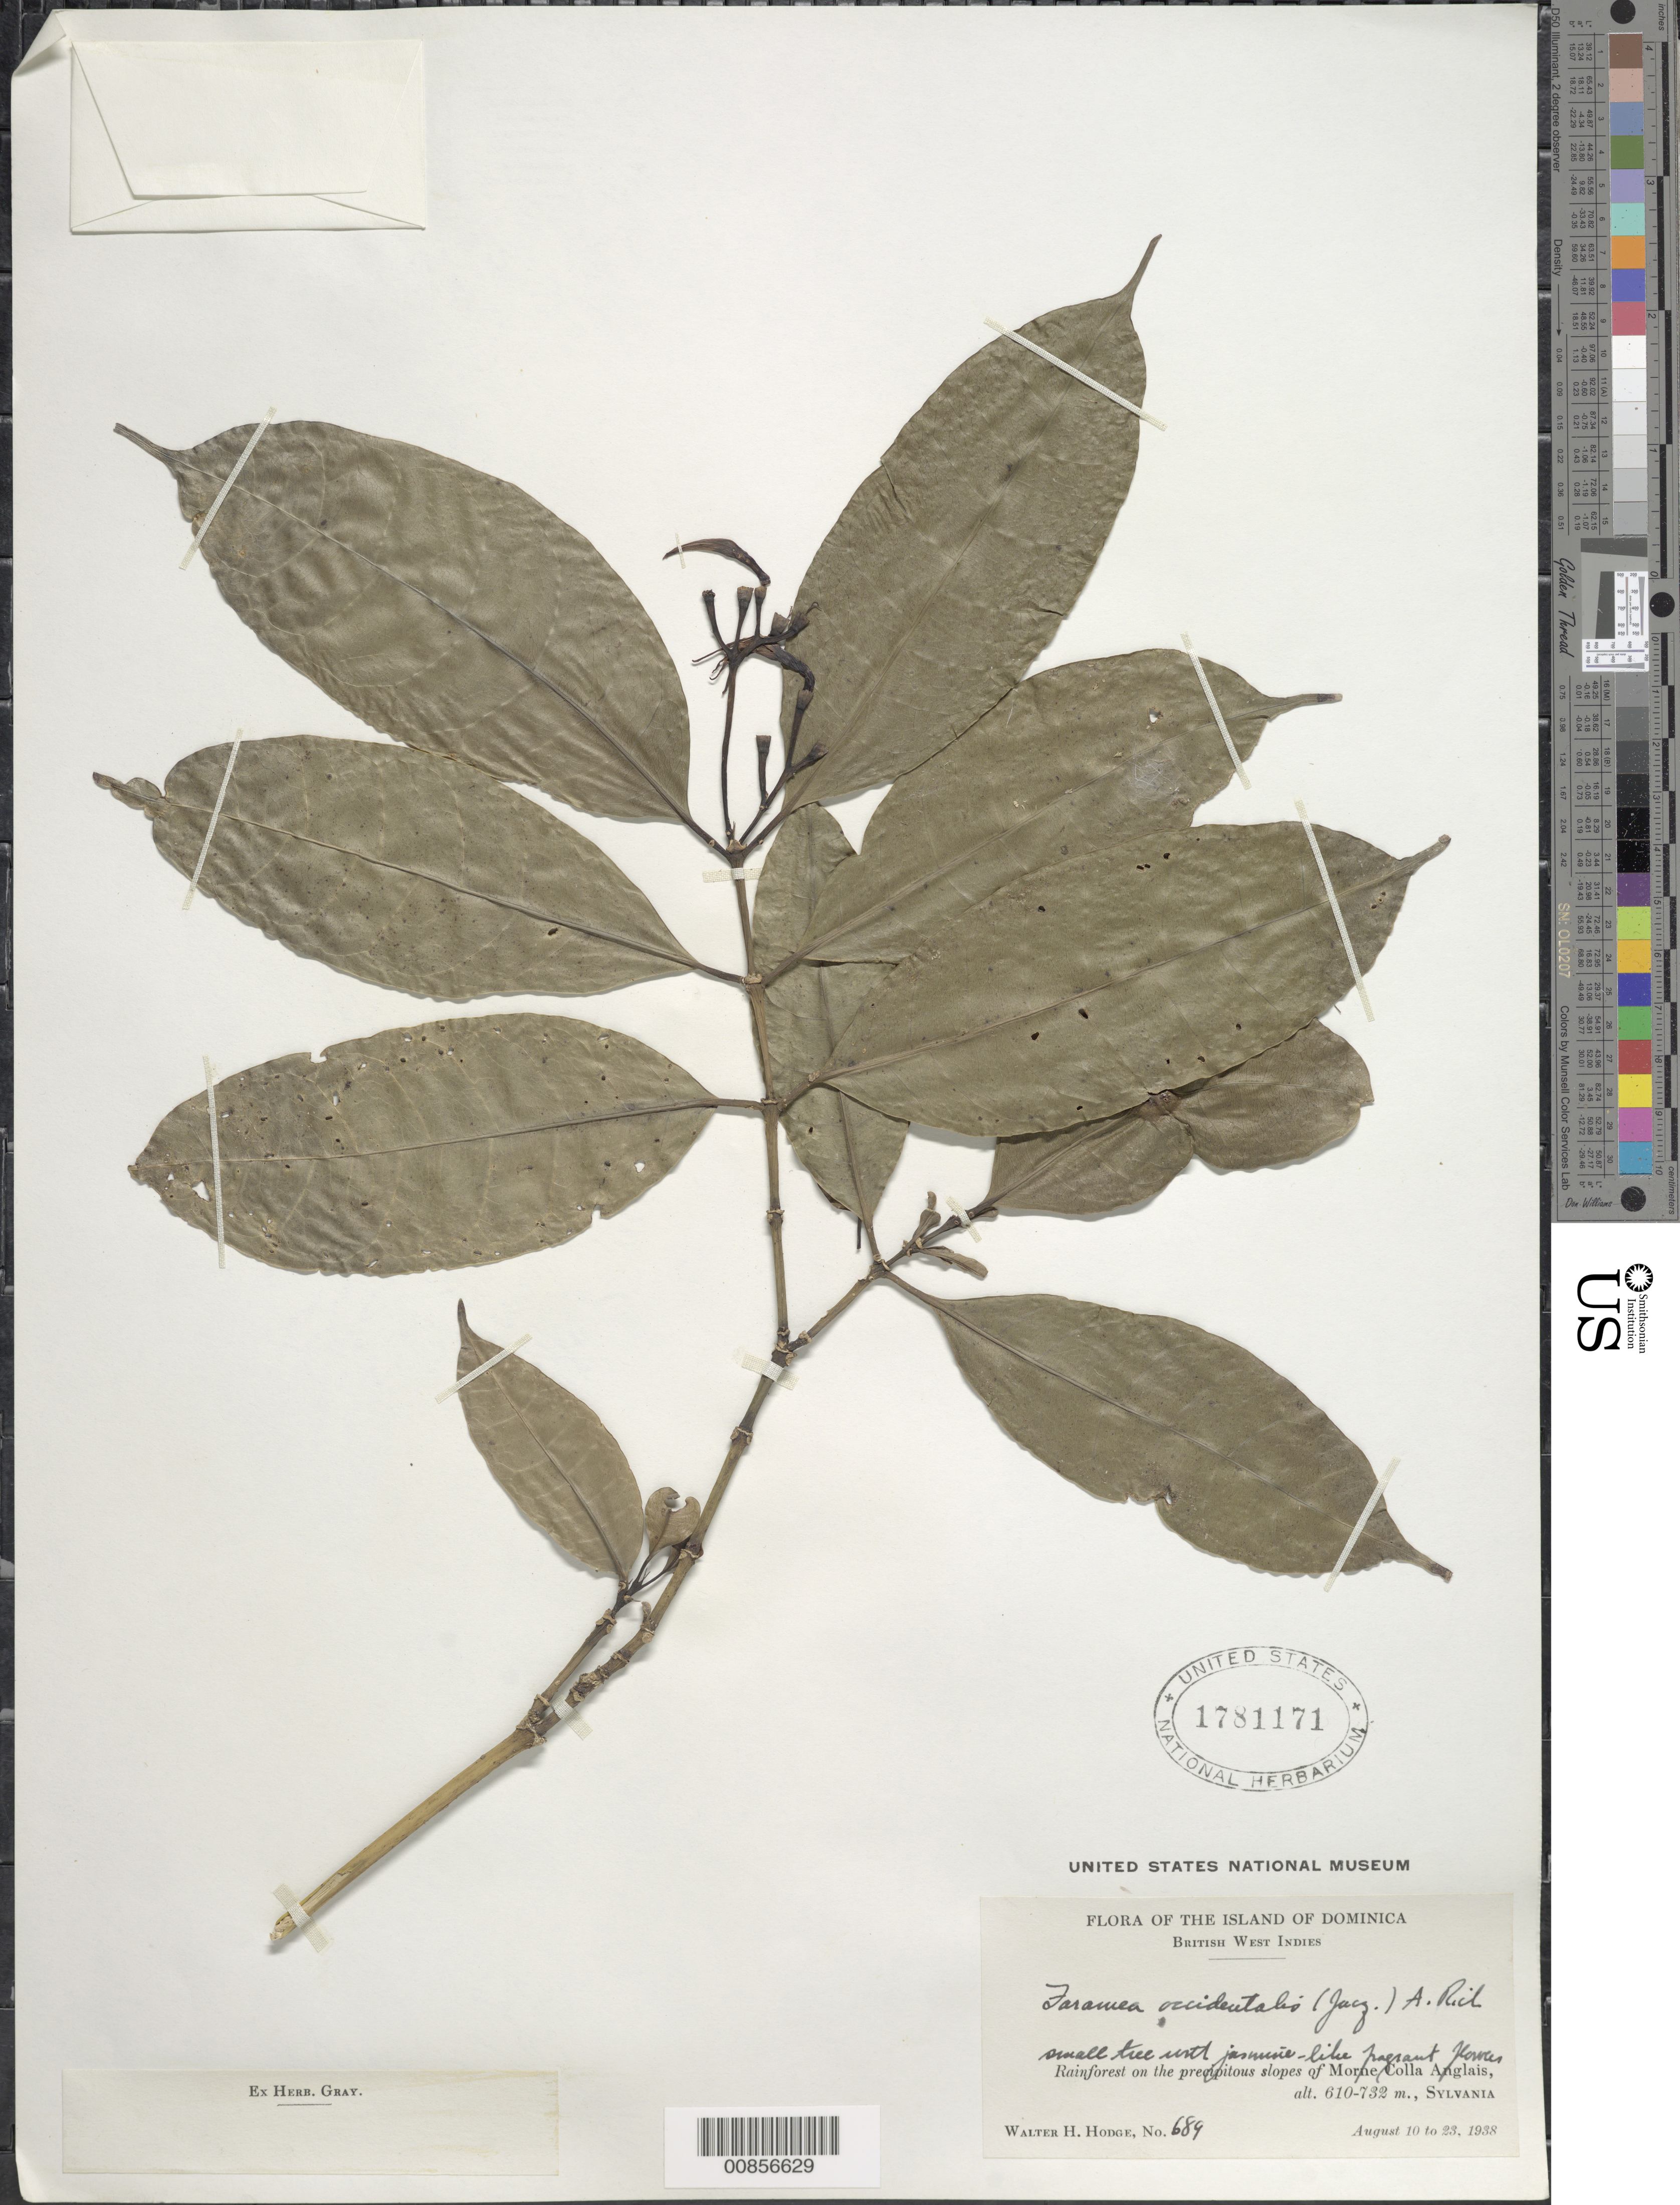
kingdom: Plantae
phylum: Tracheophyta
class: Magnoliopsida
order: Gentianales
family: Rubiaceae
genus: Faramea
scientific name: Faramea occidentalis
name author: (L.) A. Rich.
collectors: W. Hodge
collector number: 689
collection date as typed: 10 Aug 1938 to 23 Aug 1938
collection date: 1938-08-10/1938-08-23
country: Dominica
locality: Morne Colla Anglais, Sylvania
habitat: Rainforest on the precipitous slopes of morne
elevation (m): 610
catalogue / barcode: US 1781171